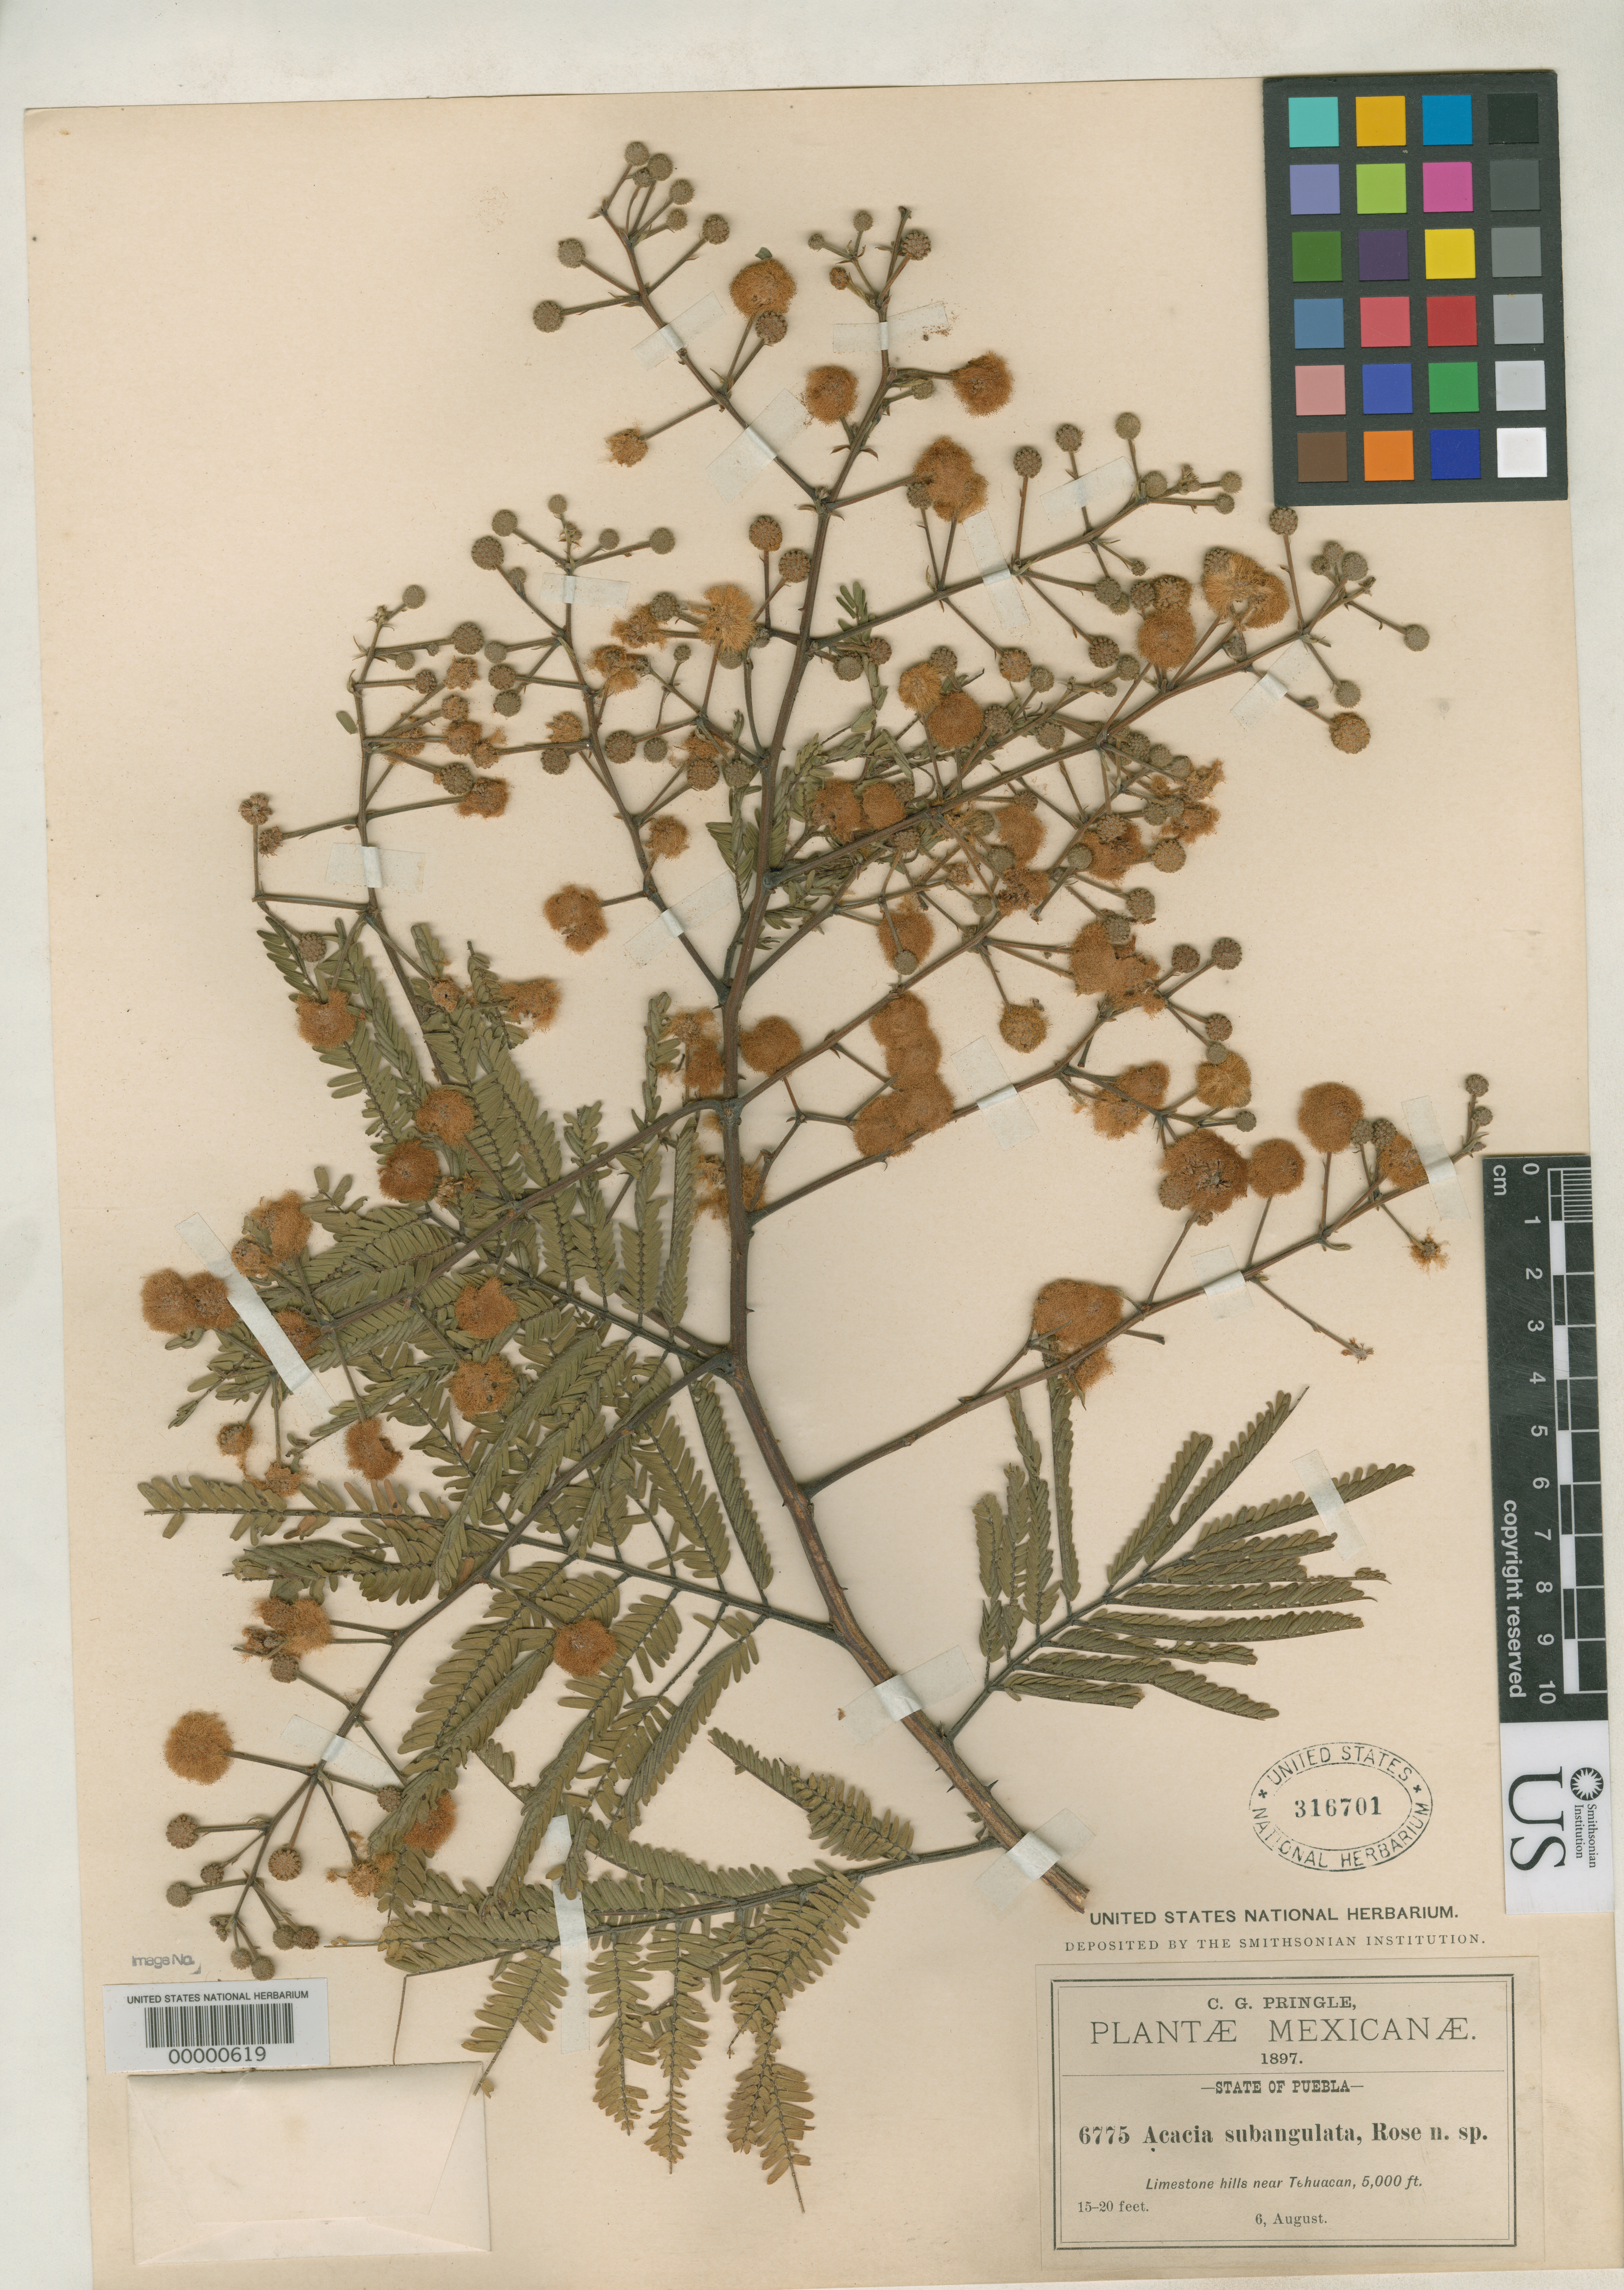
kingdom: Plantae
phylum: Tracheophyta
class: Magnoliopsida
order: Fabales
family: Fabaceae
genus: Acacia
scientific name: Acacia subangulata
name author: Rose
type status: Holotype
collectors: C. G. Pringle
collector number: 6775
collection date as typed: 06 Aug 1897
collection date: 1897-08-06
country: Mexico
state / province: Puebla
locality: Tehuacan; alt. 5000 ft.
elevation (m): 1524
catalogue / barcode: US 316701